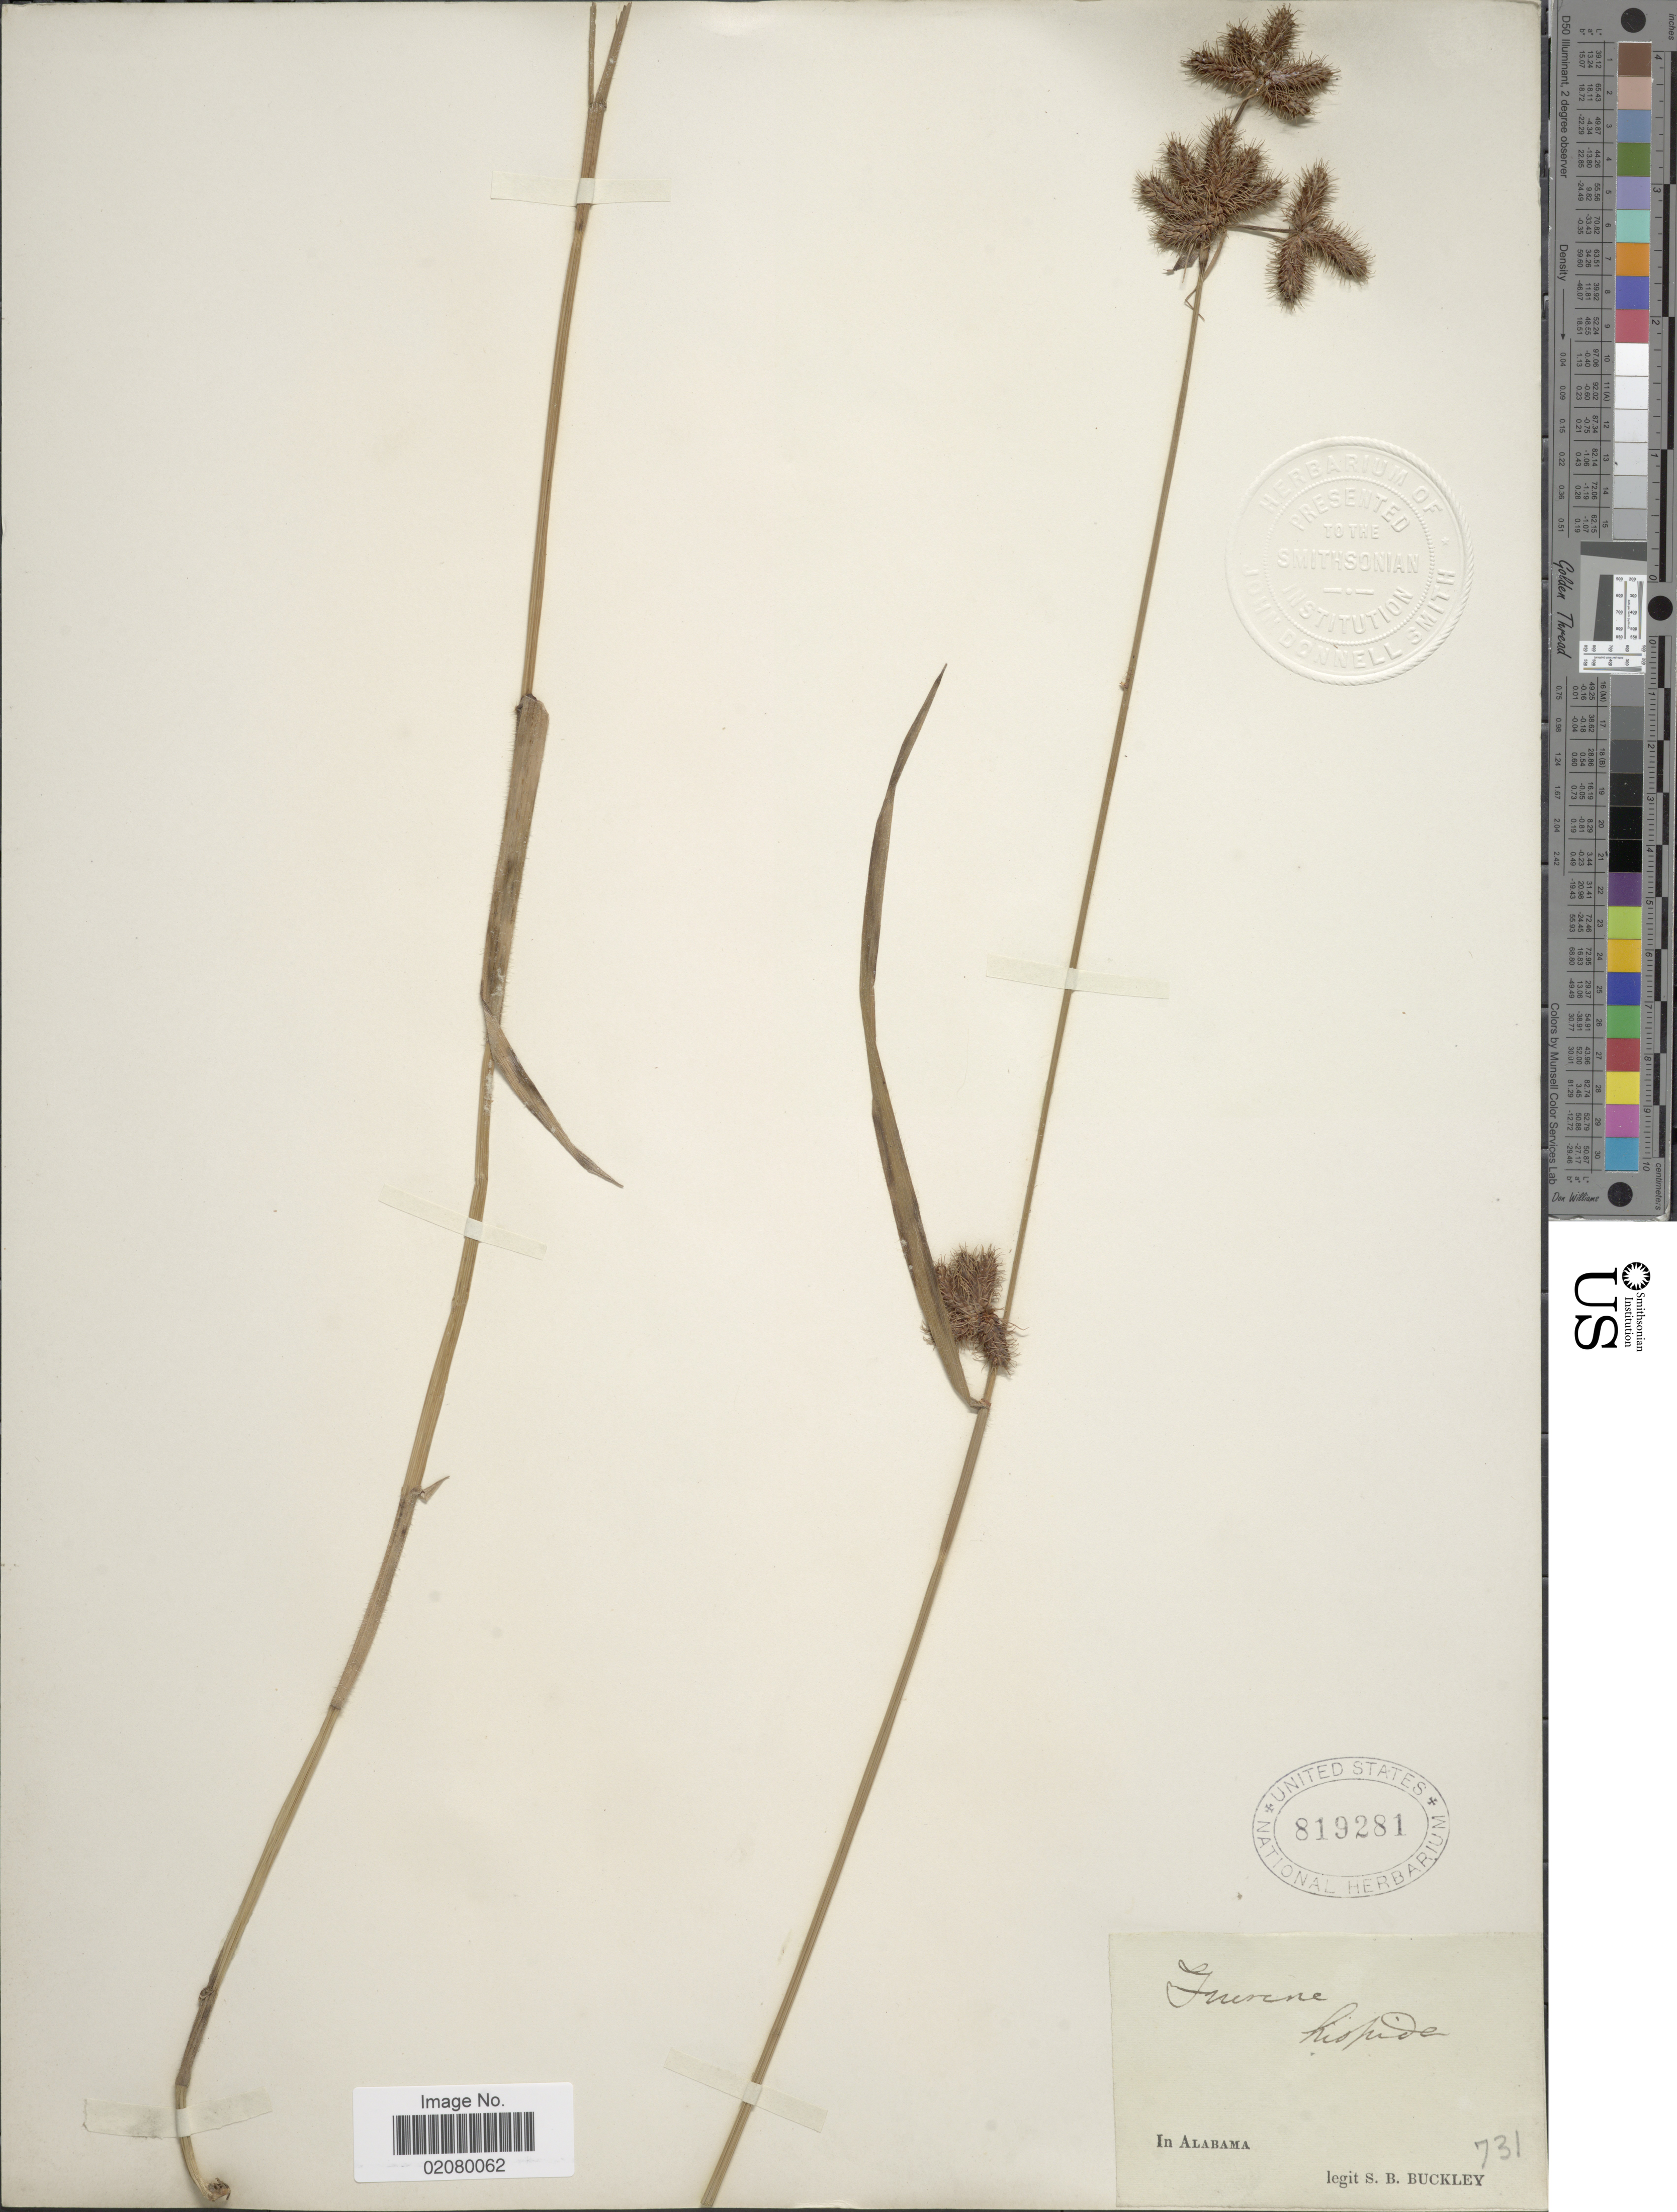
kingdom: Plantae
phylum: Tracheophyta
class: Liliopsida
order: Poales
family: Cyperaceae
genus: Fuirena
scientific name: Fuirena squarrosa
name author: Michx.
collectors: S. B. Buckley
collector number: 731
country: United States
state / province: Alabama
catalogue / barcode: US 819281